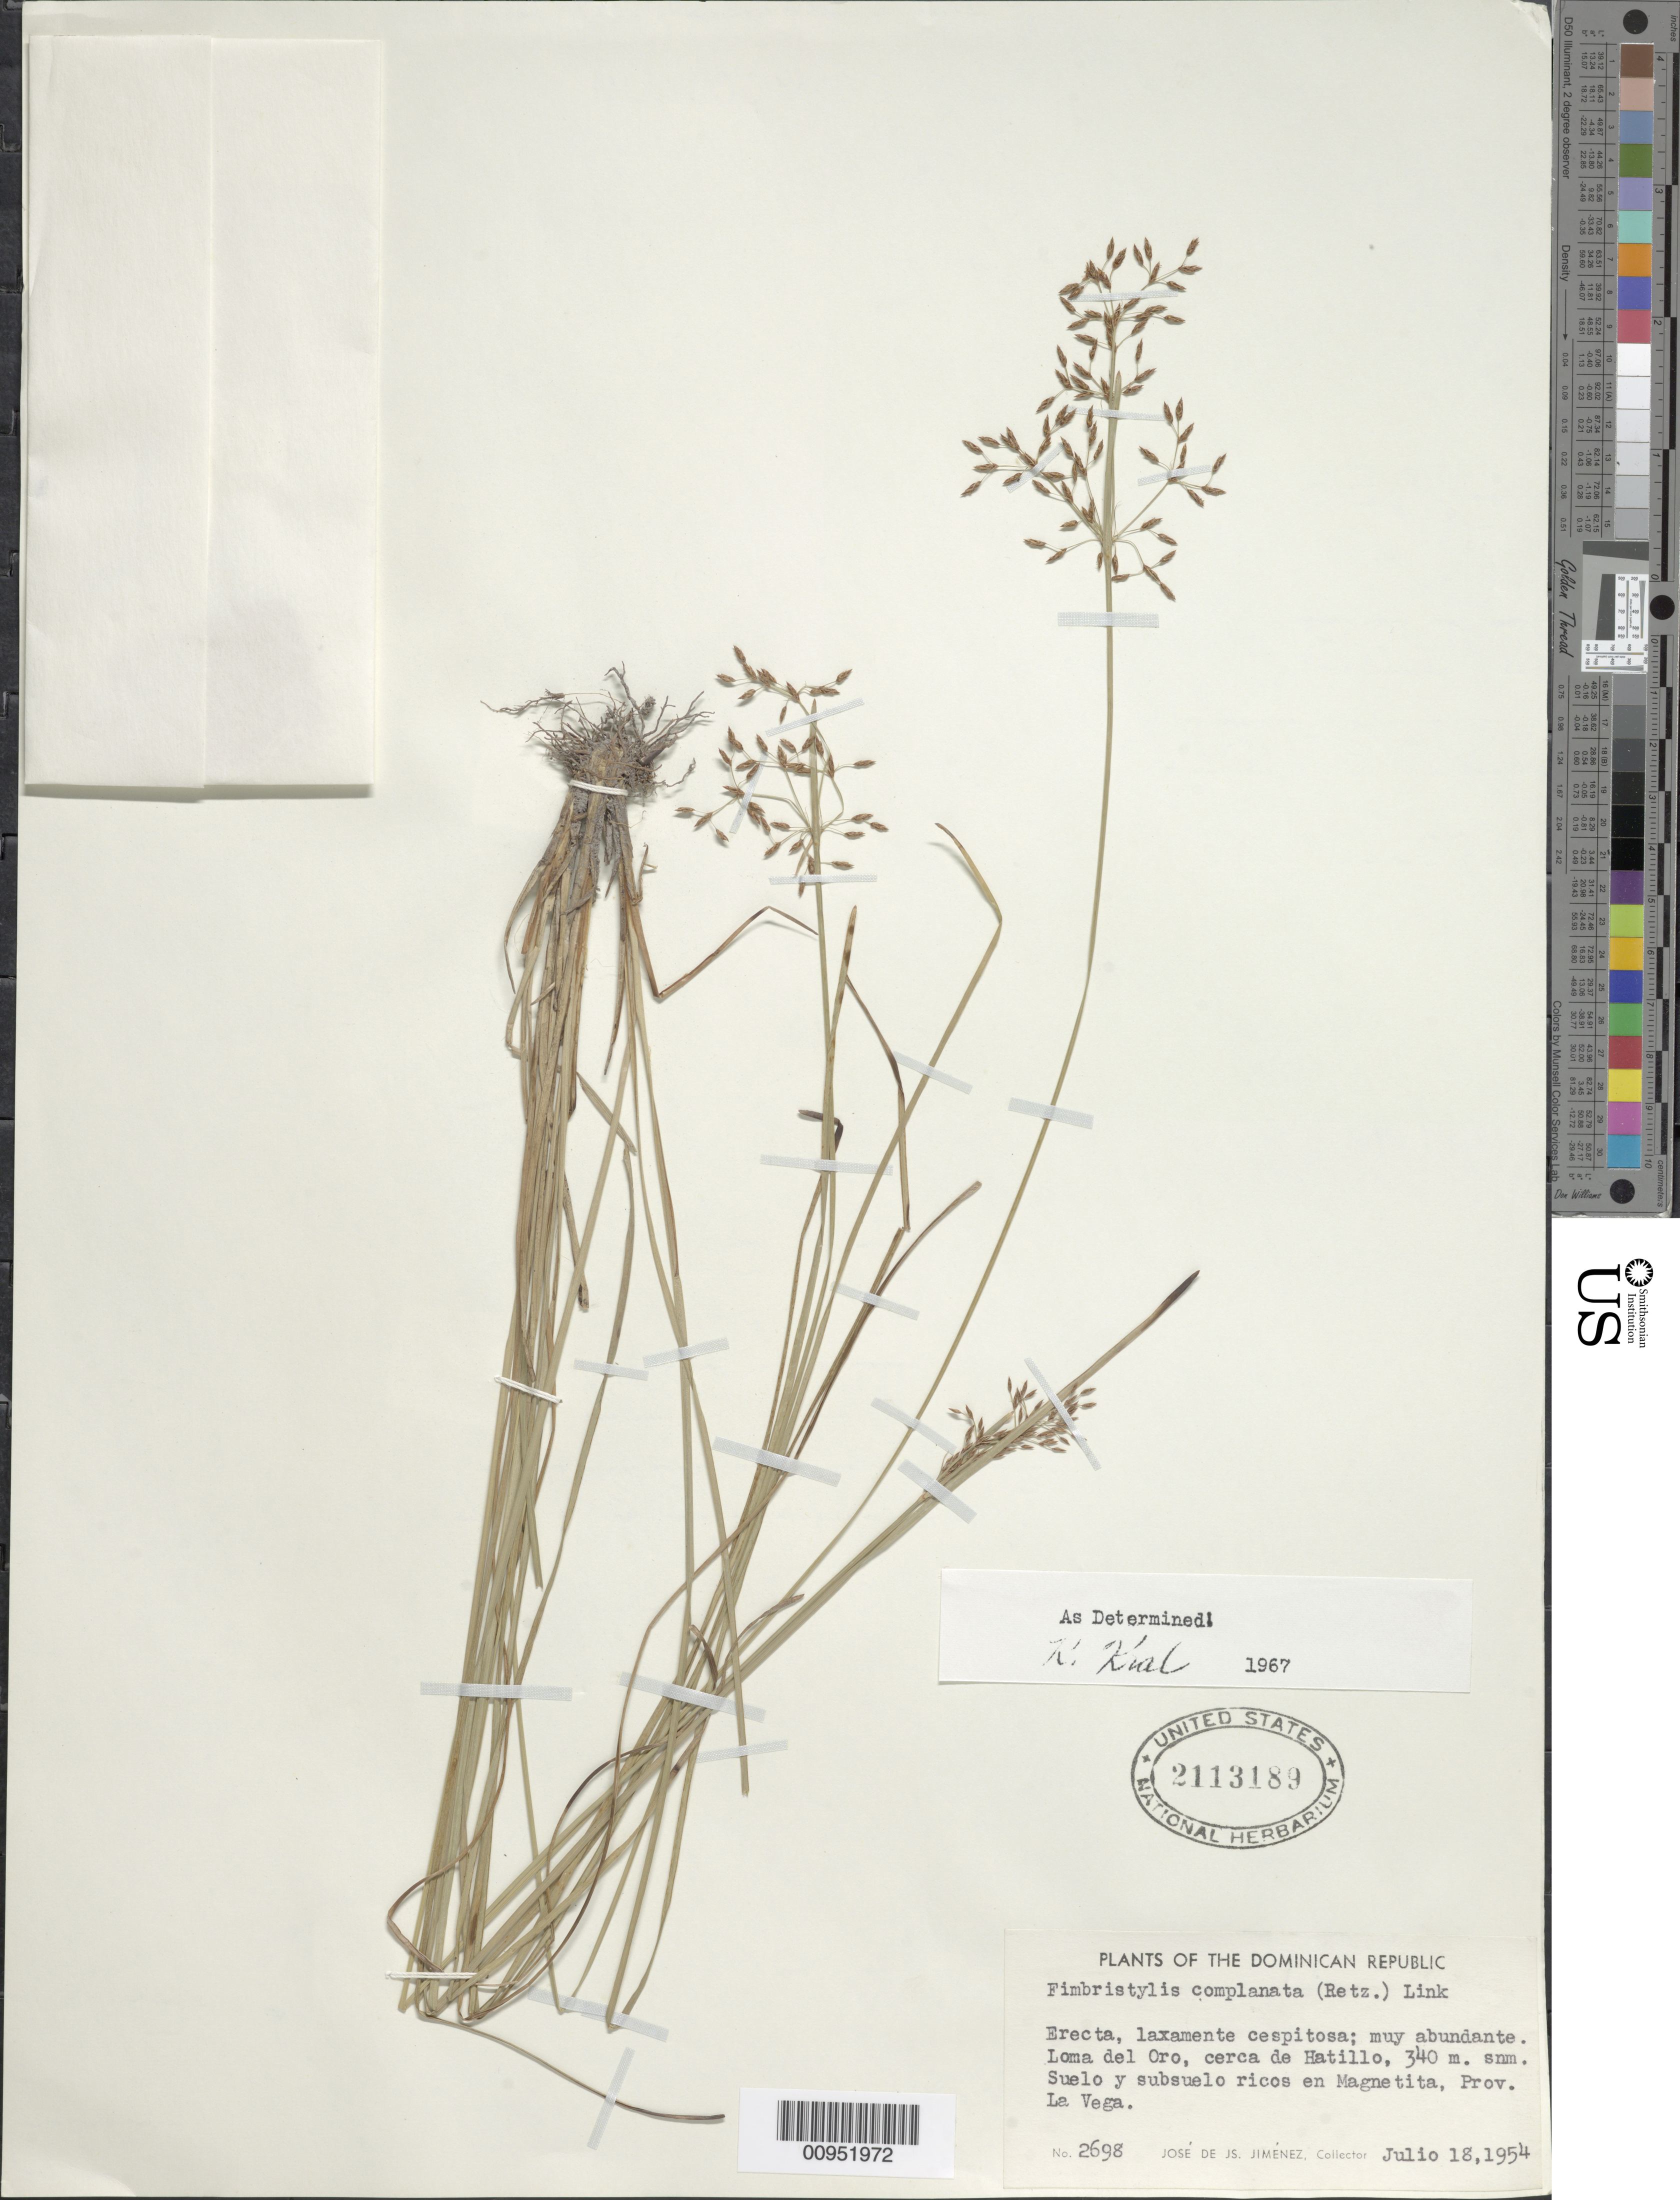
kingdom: Plantae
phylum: Tracheophyta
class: Liliopsida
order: Poales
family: Cyperaceae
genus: Fimbristylis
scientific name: Fimbristylis complanata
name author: (Retz.) Link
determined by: Kral, Robert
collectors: J. J. Jiménez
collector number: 2698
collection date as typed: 18 Jul 1954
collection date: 1954-07-18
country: Dominican Republic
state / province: La Vega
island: Hispaniola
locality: Loma del Oro, cerca de Hatillo, en Magnetita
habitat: Suelo y subsuelo ricos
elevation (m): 340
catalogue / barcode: US 2113189